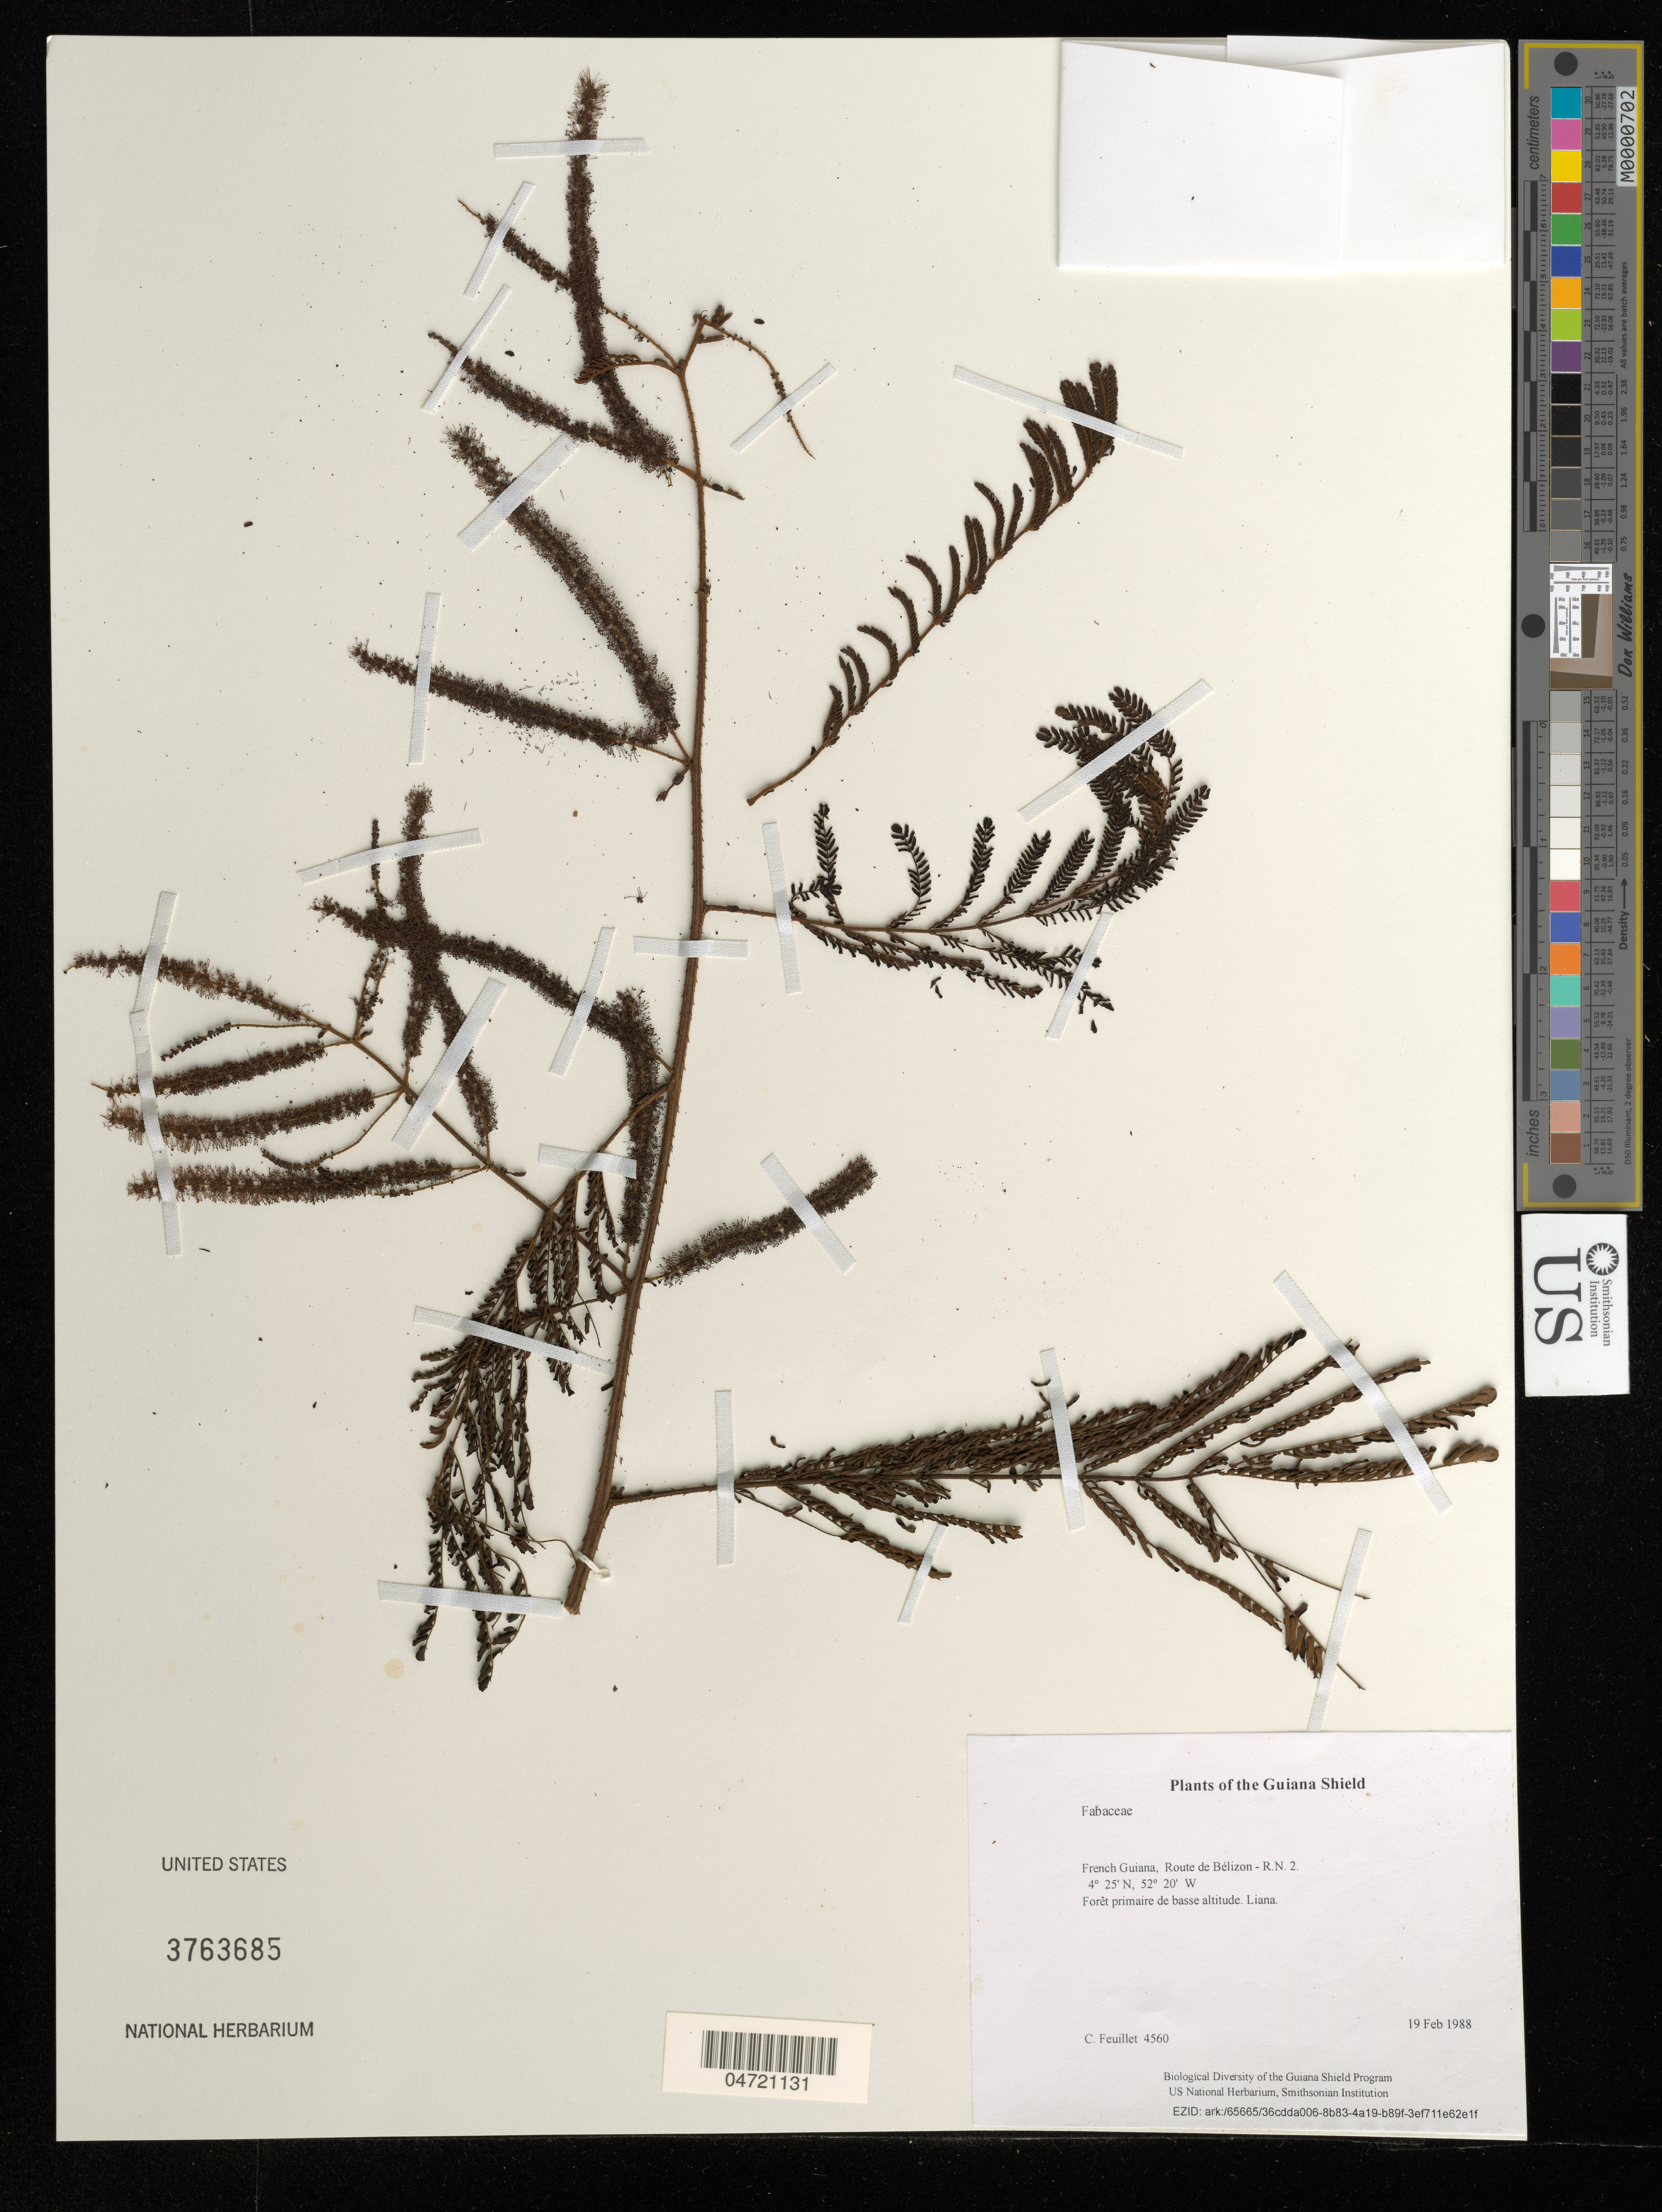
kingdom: Plantae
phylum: Tracheophyta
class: Magnoliopsida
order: Fabales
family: Fabaceae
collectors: C. Feuillet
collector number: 4560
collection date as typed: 19 Feb 1988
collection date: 1988-02-19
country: French Guiana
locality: Route de Bélizon - R.N. 2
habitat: Forêt primaire de basse altitude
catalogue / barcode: US 3763685